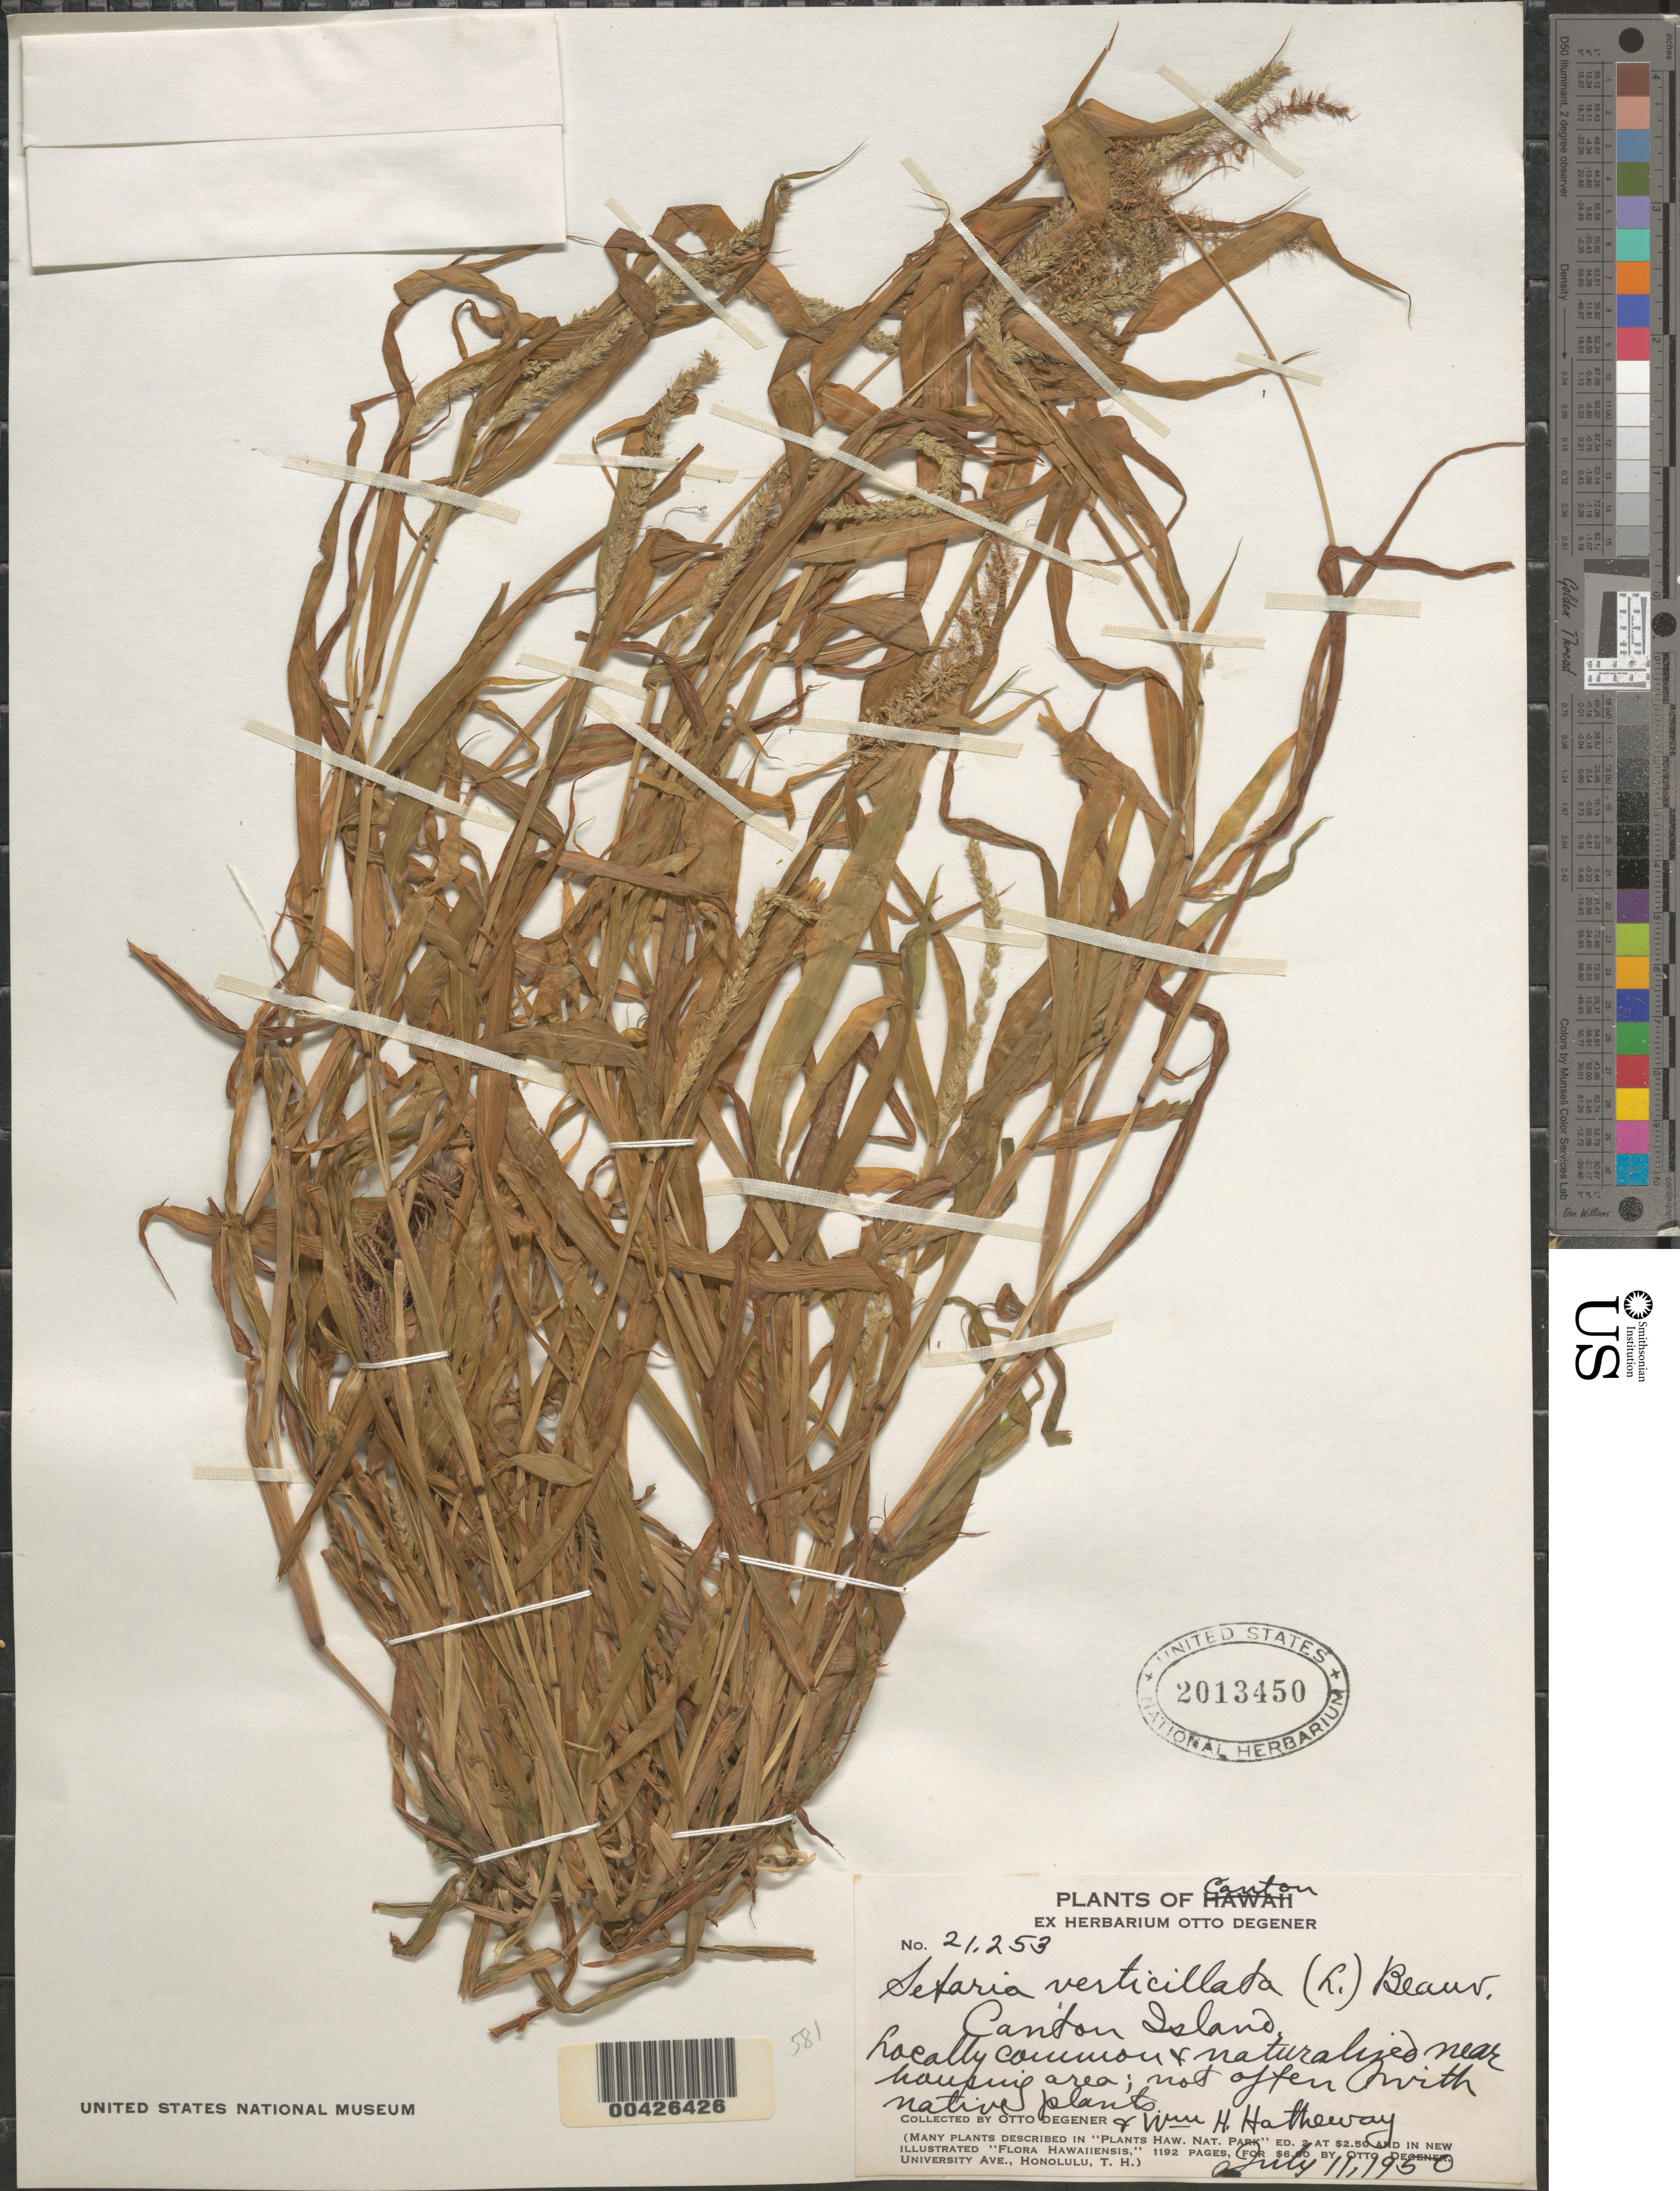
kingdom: Plantae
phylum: Tracheophyta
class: Liliopsida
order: Poales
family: Poaceae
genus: Setaria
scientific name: Setaria adhaerens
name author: (Forssk.) Chiov.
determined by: Wagner, W. L., (BOT), Smithsonian Institution - National Museum of Natural History (UNITED STATES)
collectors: O. Degener & W. H. Hatheway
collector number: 21253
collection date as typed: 11 Jul 1950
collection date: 1950-07-11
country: Kiribati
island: Kanton [Canton] Atoll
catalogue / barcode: US 2013450